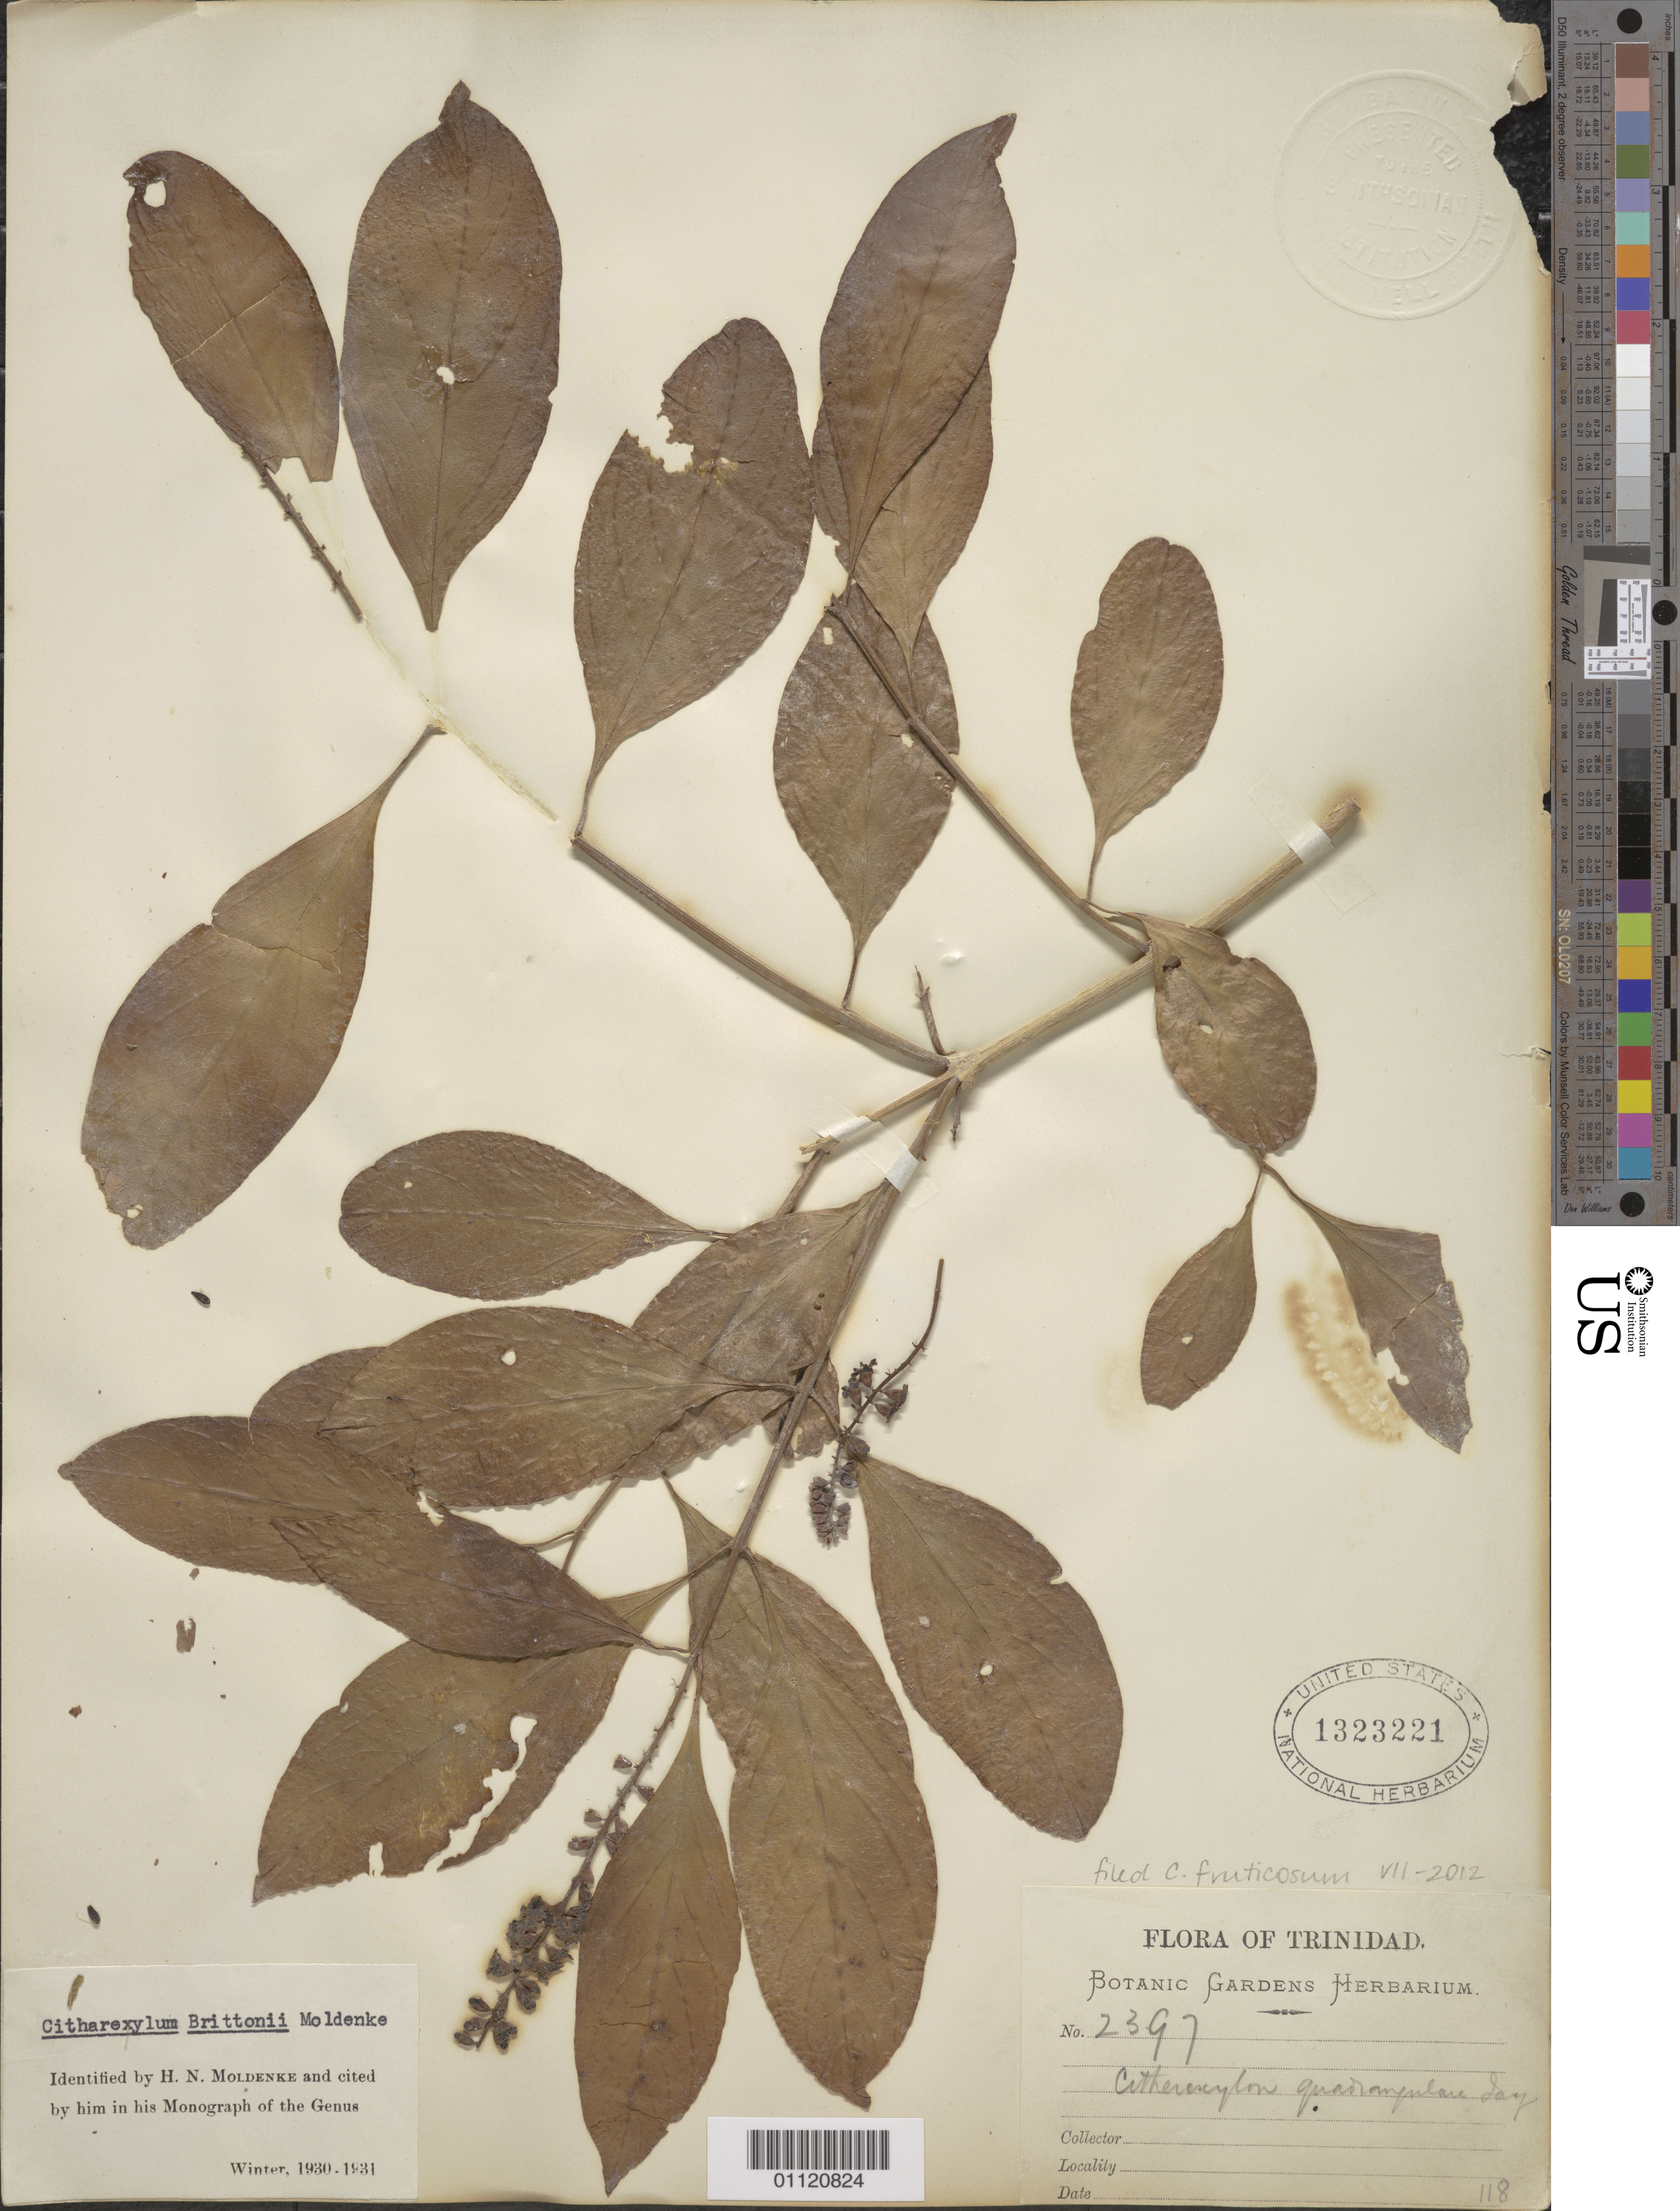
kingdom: Plantae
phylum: Tracheophyta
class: Magnoliopsida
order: Lamiales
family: Verbenaceae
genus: Citharexylum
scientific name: Citharexylum fruticosum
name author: L.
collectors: Botanic Gardens Herbarium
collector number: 2397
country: Trinidad and Tobago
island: Trinidad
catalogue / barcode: US 1323221